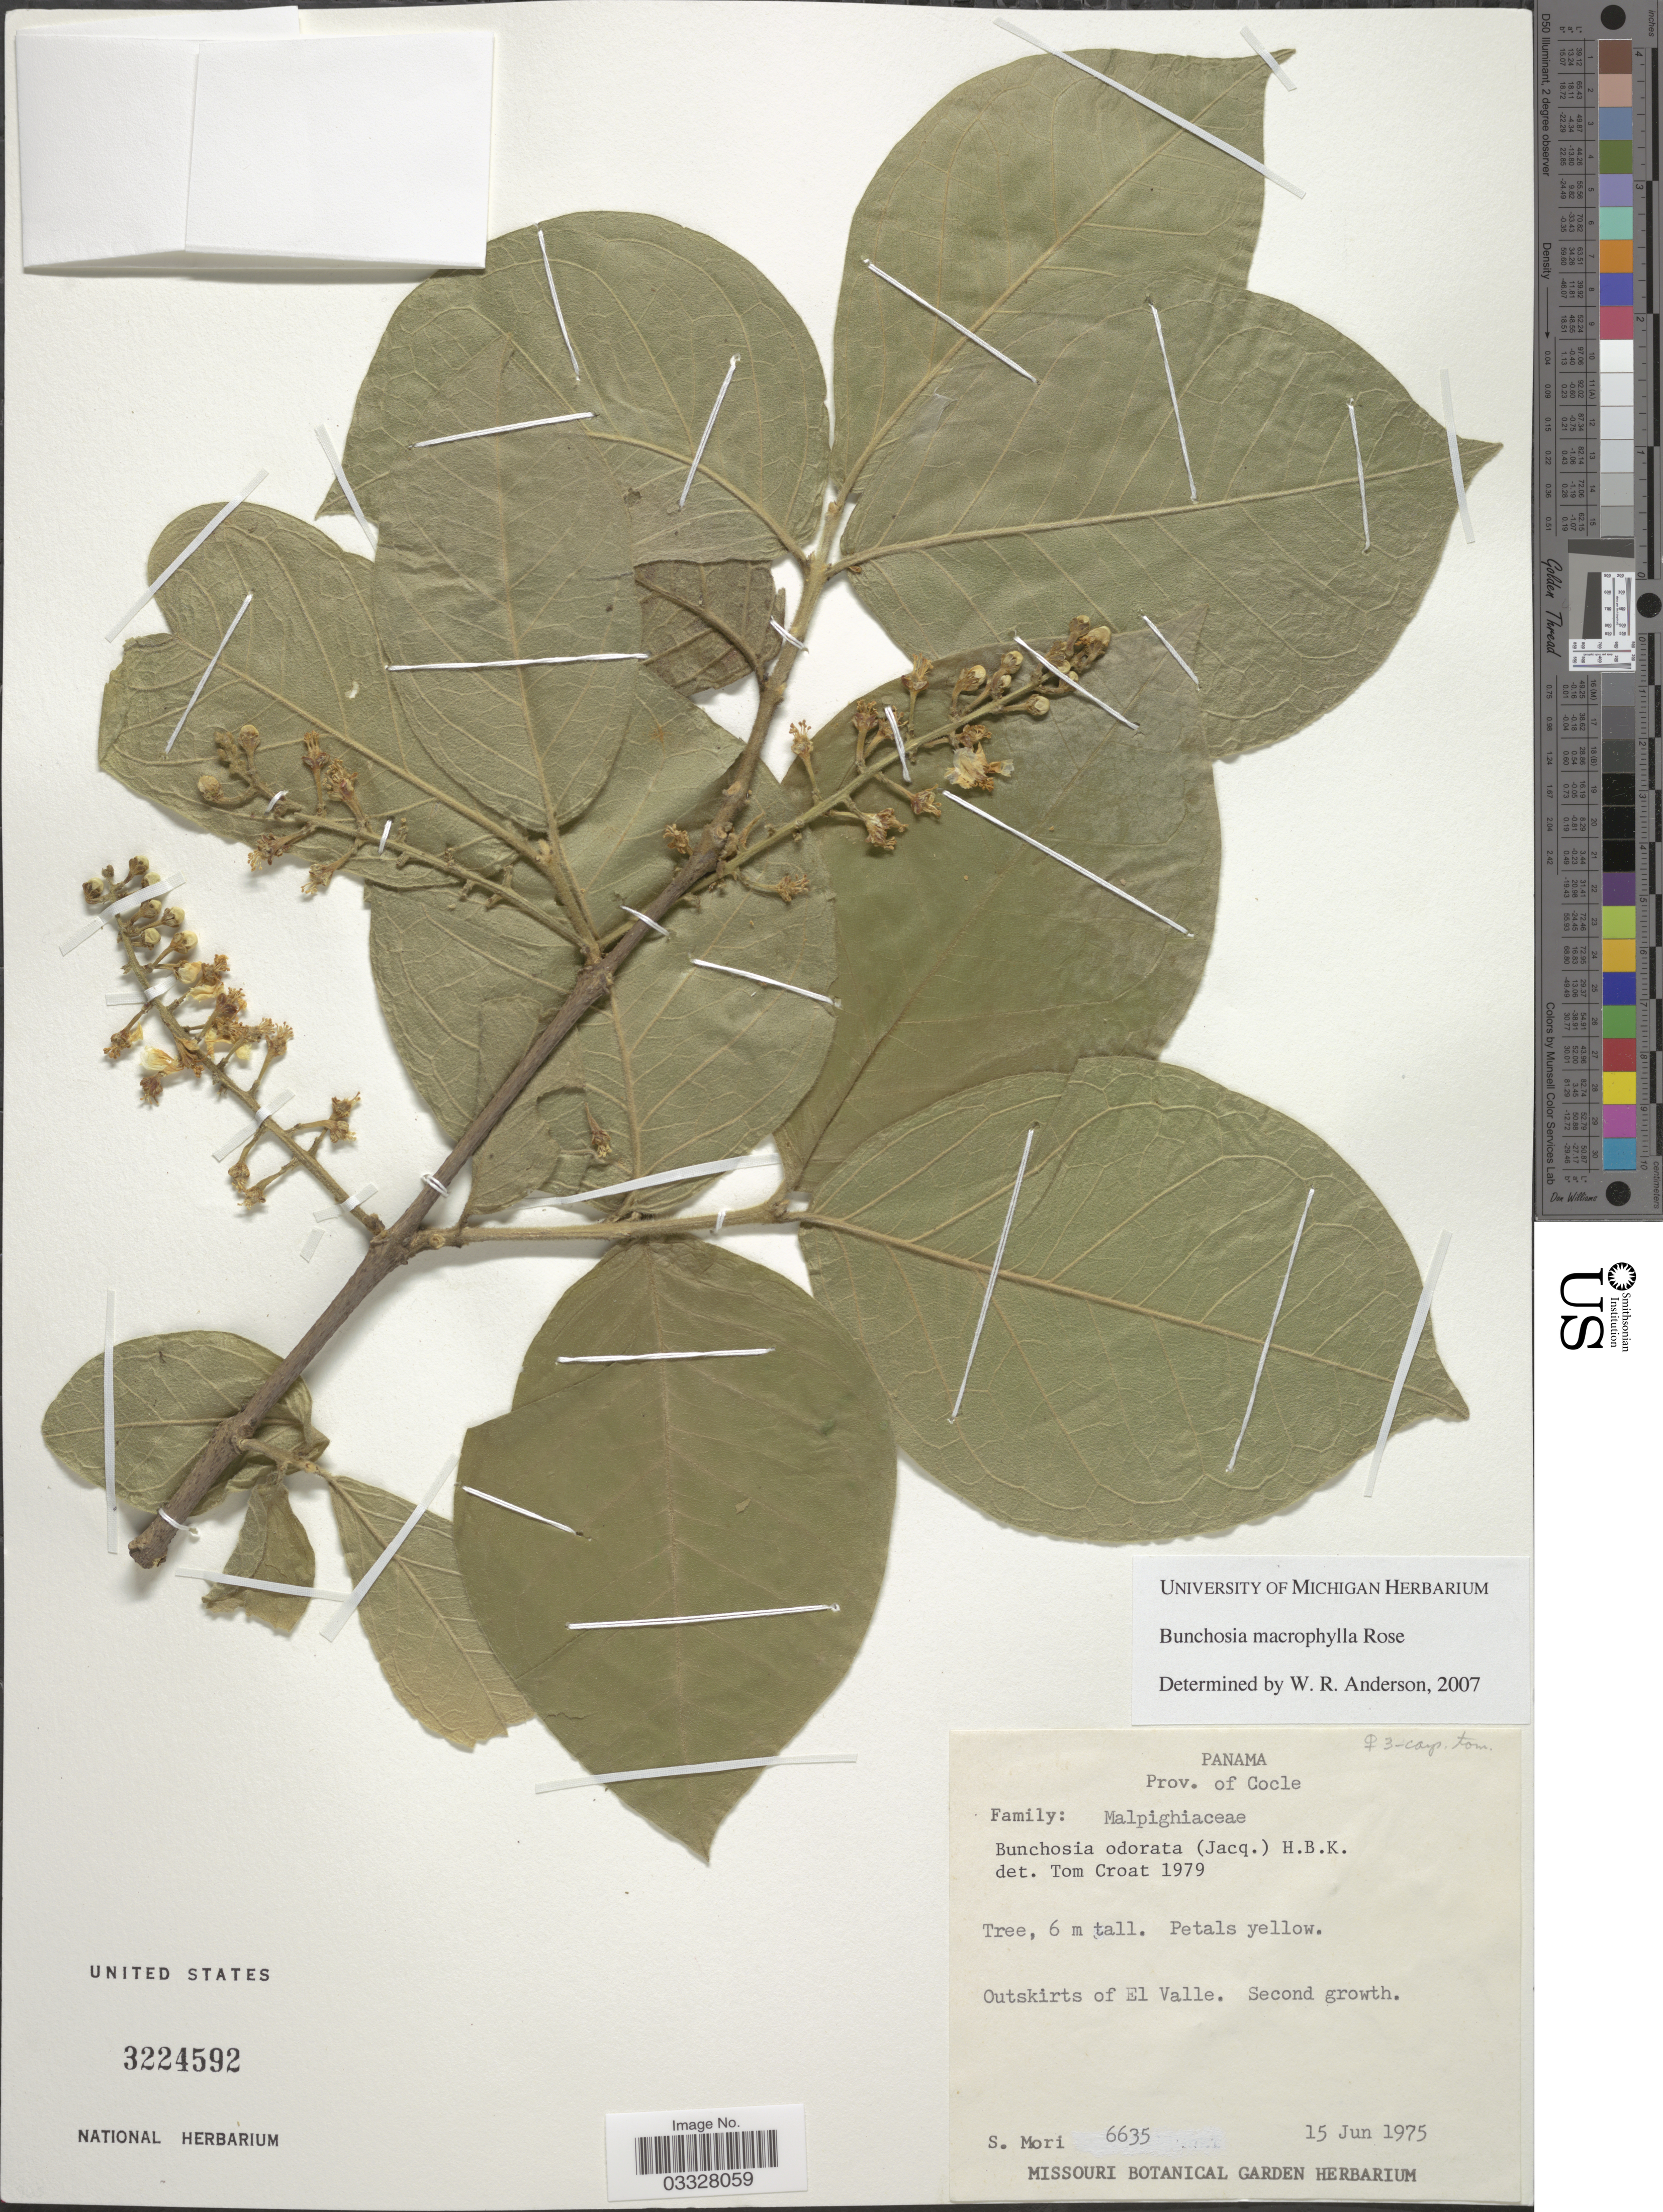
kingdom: Plantae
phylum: Tracheophyta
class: Magnoliopsida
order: Malpighiales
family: Malpighiaceae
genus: Bunchosia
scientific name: Bunchosia macrophylla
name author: Rose ex Donn. Sm. in Pittier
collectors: S. Mori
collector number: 6635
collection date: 1975-06-15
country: Panama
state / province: Coclé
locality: Outskirts of El Valle.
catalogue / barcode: US 3224592